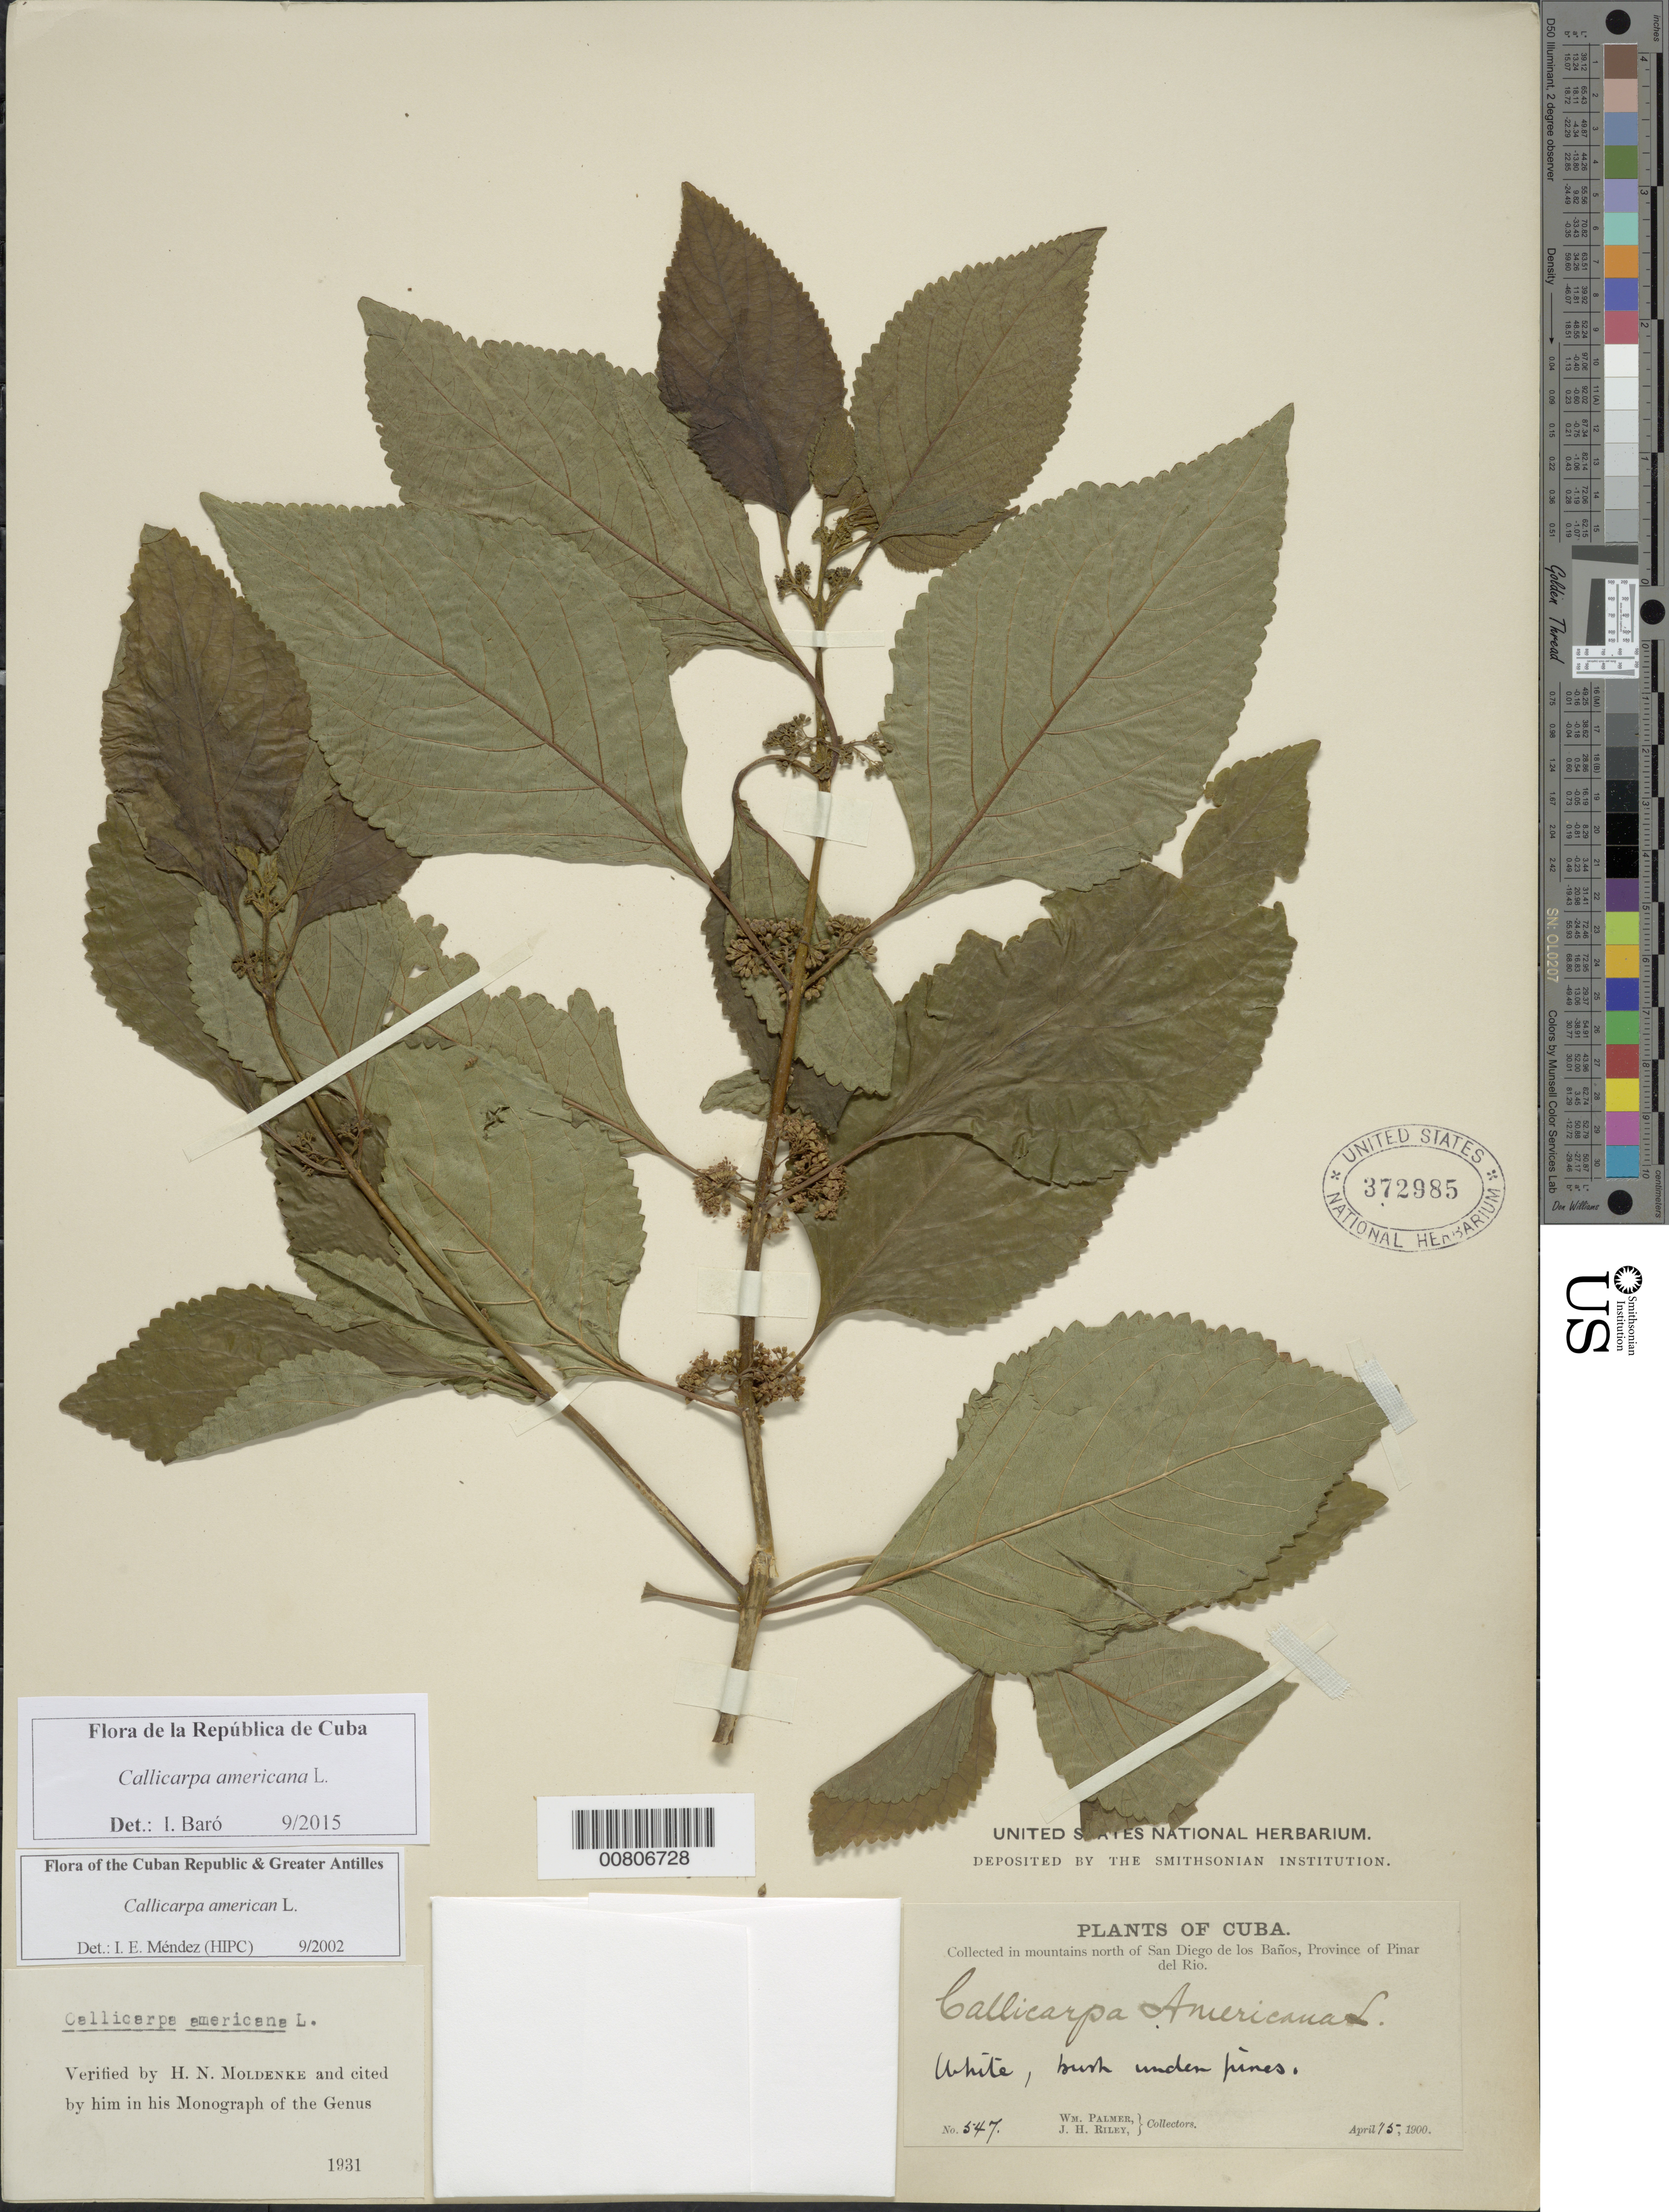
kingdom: Plantae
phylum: Tracheophyta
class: Magnoliopsida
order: Lamiales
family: Lamiaceae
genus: Callicarpa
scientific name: Callicarpa americana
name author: L.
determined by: Baró Oliedo, I.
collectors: W. Palmer & J. H. Riley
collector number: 547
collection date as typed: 15 Apr 1900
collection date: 1900-04-15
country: Cuba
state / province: Pinar del Rio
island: Cuba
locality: San Diego de los Baños, N of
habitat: Bush under pines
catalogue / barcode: US 372985